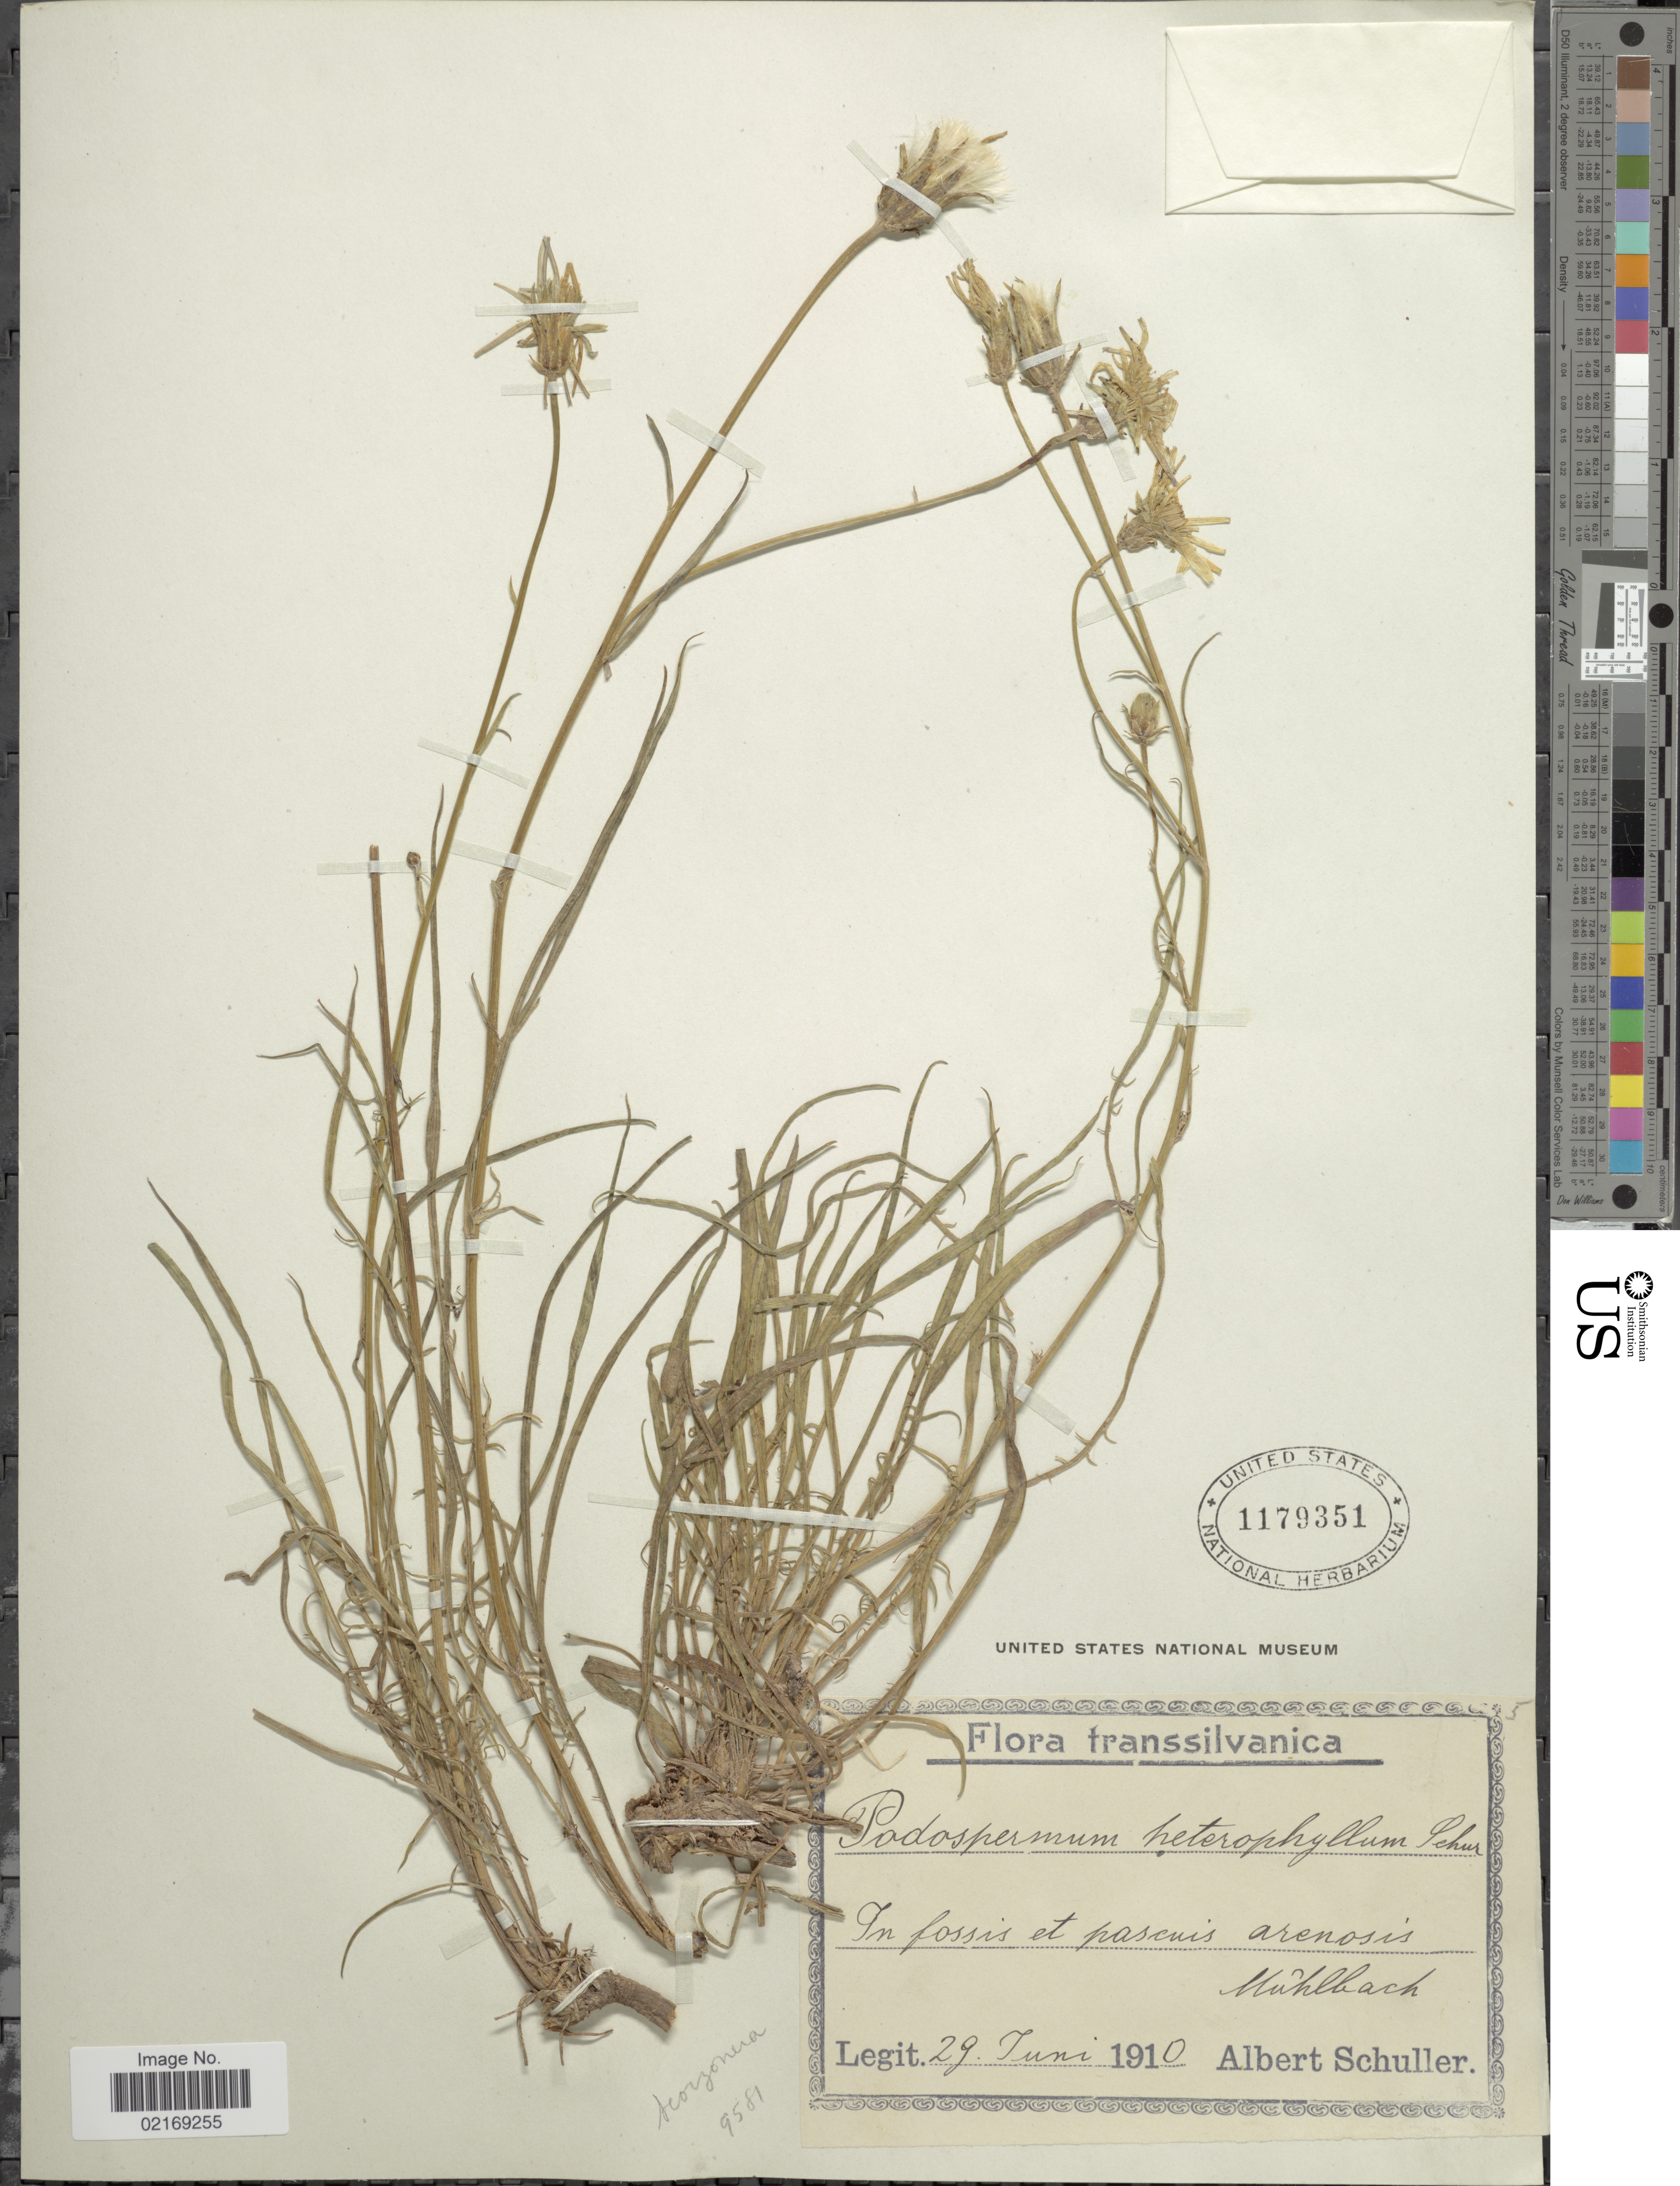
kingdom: Plantae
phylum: Tracheophyta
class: Magnoliopsida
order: Asterales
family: Asteraceae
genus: Scorzonera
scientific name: Scorzonera mollis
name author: M. Bieb.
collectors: A. Schuller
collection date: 1910-06-29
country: Romania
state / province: Alba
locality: in fossis et pascuis arenosis Muhlbach. [interpreted]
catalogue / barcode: US 1179351